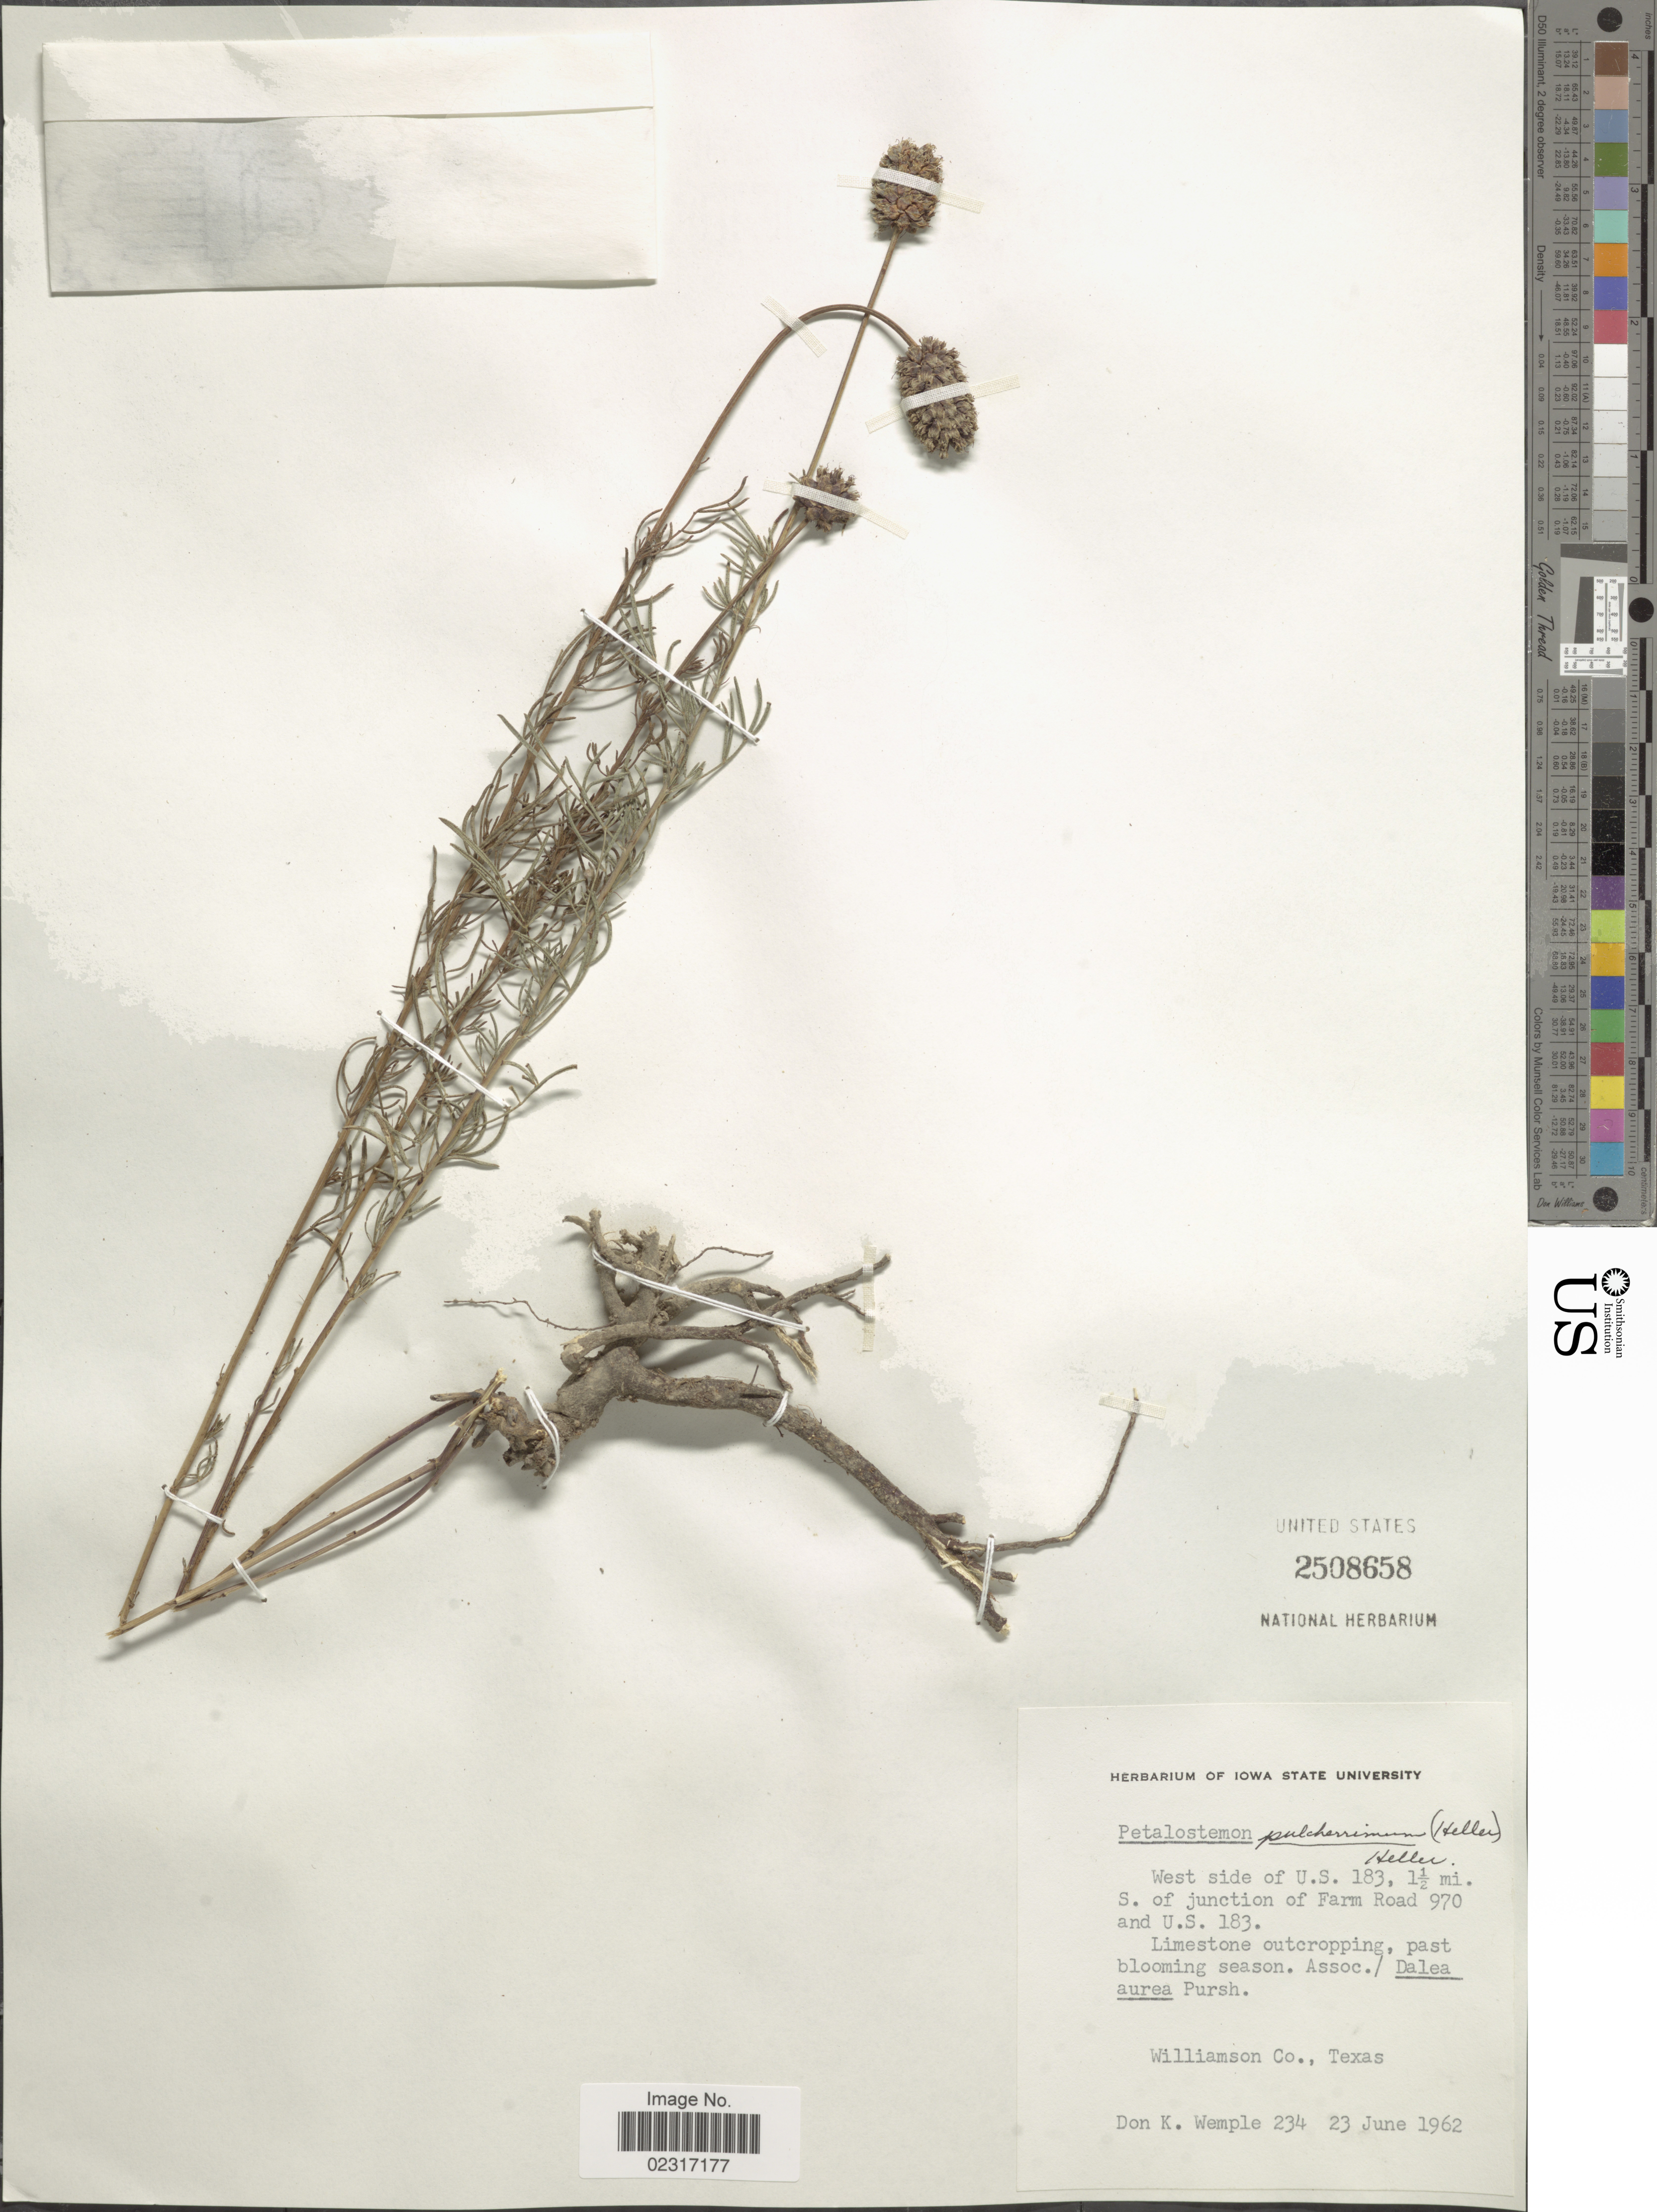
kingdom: Plantae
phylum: Tracheophyta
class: Magnoliopsida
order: Fabales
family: Fabaceae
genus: Dalea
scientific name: Dalea compacta var. pubescens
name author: (A. Gray) Barneby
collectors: D. Wemple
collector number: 234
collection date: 1962-06-23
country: United States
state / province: Texas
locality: West side of U. S. 183, 1½ mi. S. of junction of Farm Road 970 and U.S. 183. Williamson Co.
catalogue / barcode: US 2508658